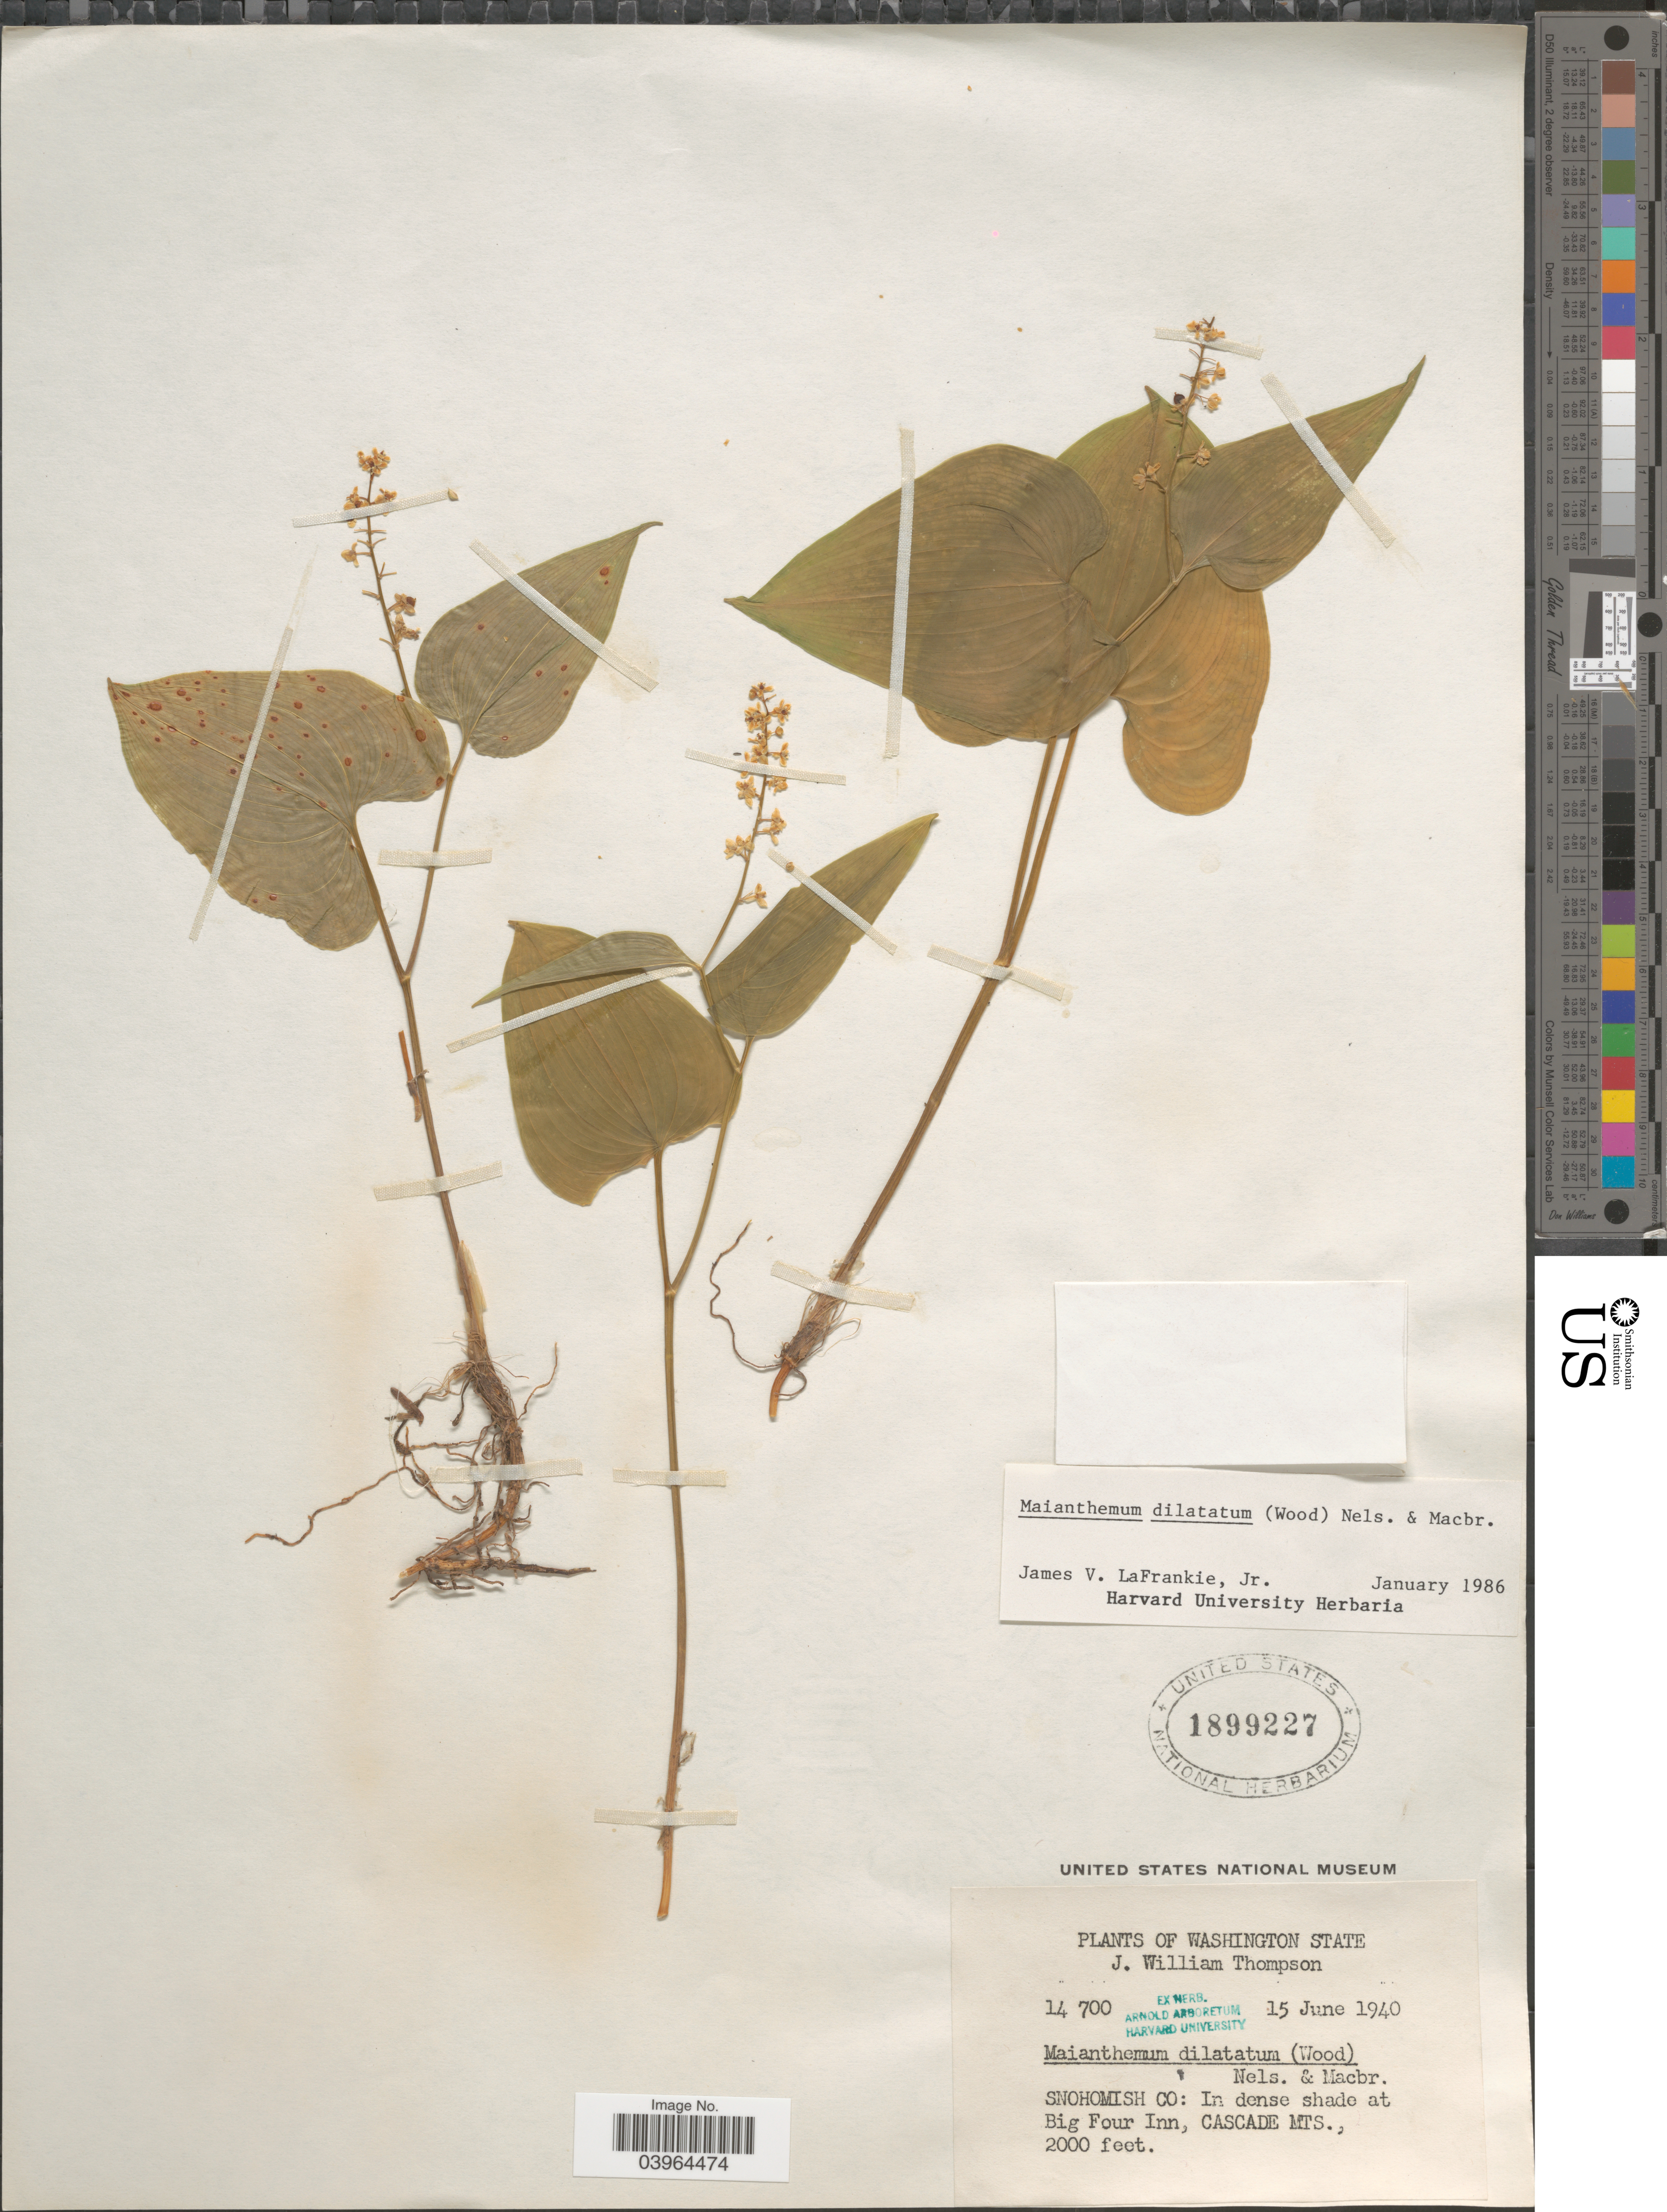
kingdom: Plantae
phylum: Tracheophyta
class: Liliopsida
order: Asparagales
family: Asparagaceae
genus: Maianthemum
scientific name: Maianthemum dilatatum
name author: (Alph. Wood) A. Nelson & J.F. Macbr.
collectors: J. W. Thompson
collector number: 14700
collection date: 1940-06-15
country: United States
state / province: Washington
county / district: Snohomish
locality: Snohomish Co: In dense shade at Big Four Inn, Cascade Mts.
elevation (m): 610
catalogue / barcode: US 1899227